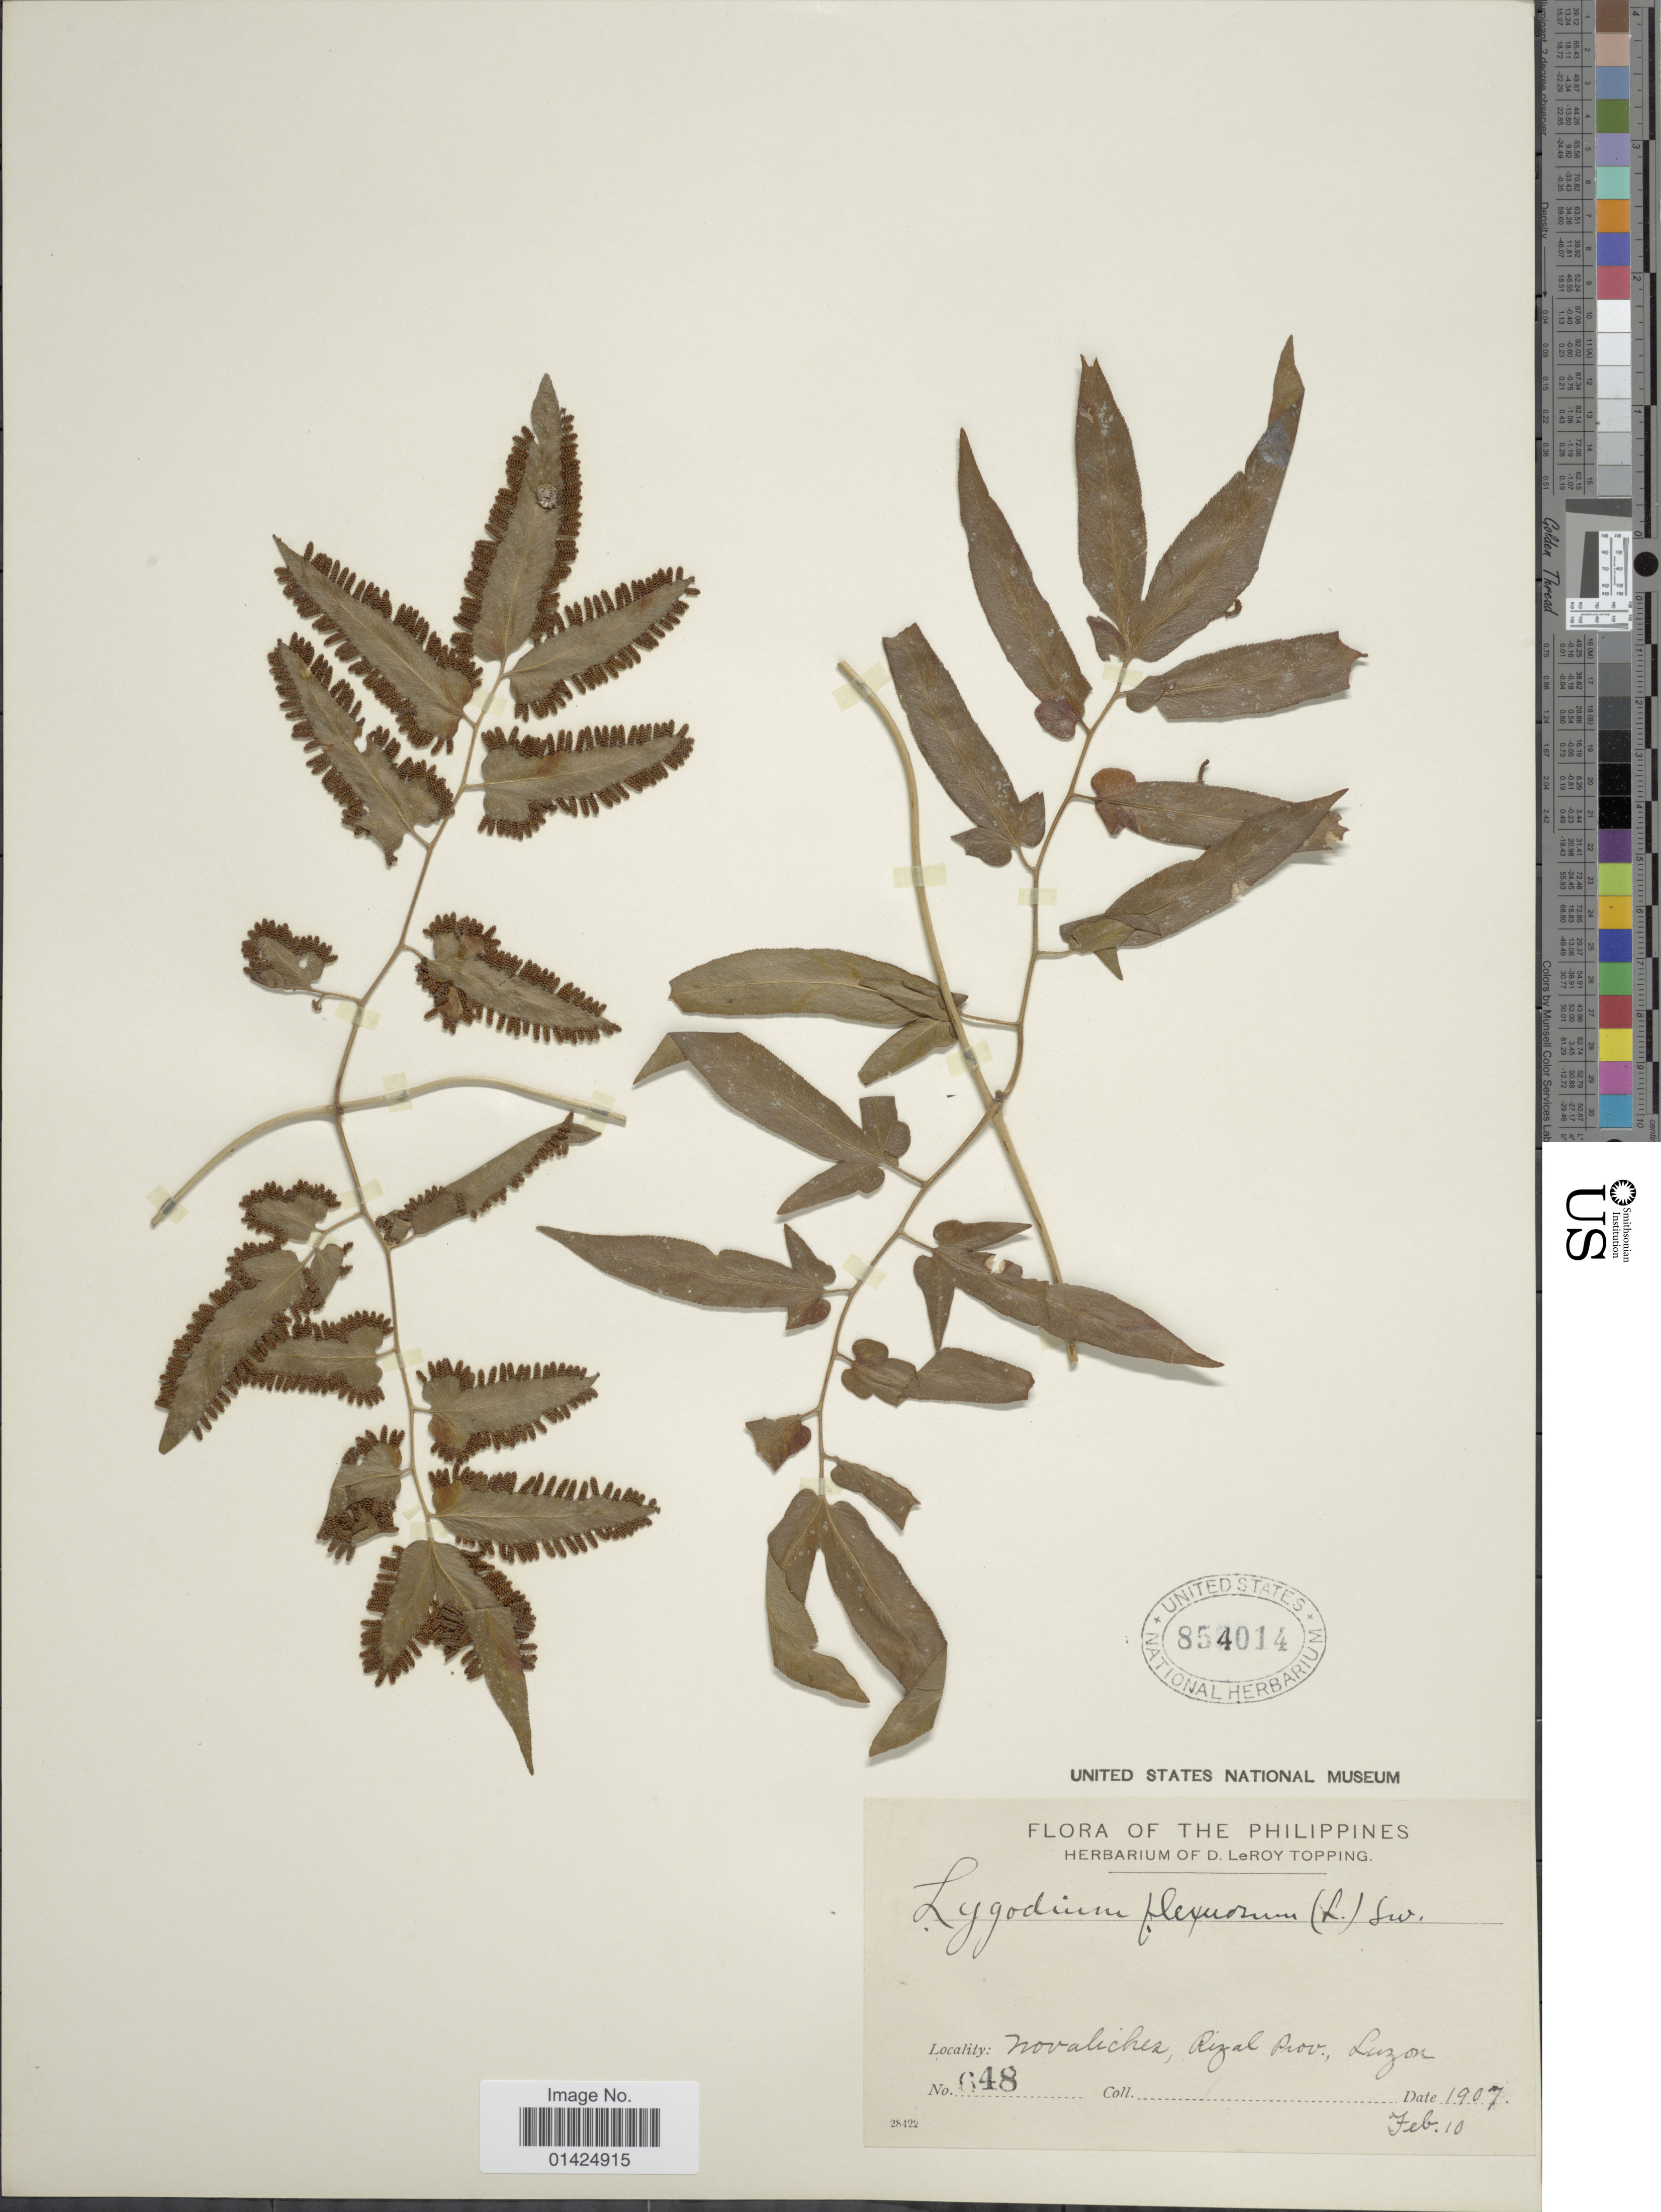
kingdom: Plantae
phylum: Tracheophyta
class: Polypodiopsida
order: Schizaeales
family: Lygodiaceae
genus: Lygodium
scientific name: Lygodium flexuosum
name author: Sw.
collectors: ex herb. D. LeRoy Topping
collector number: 648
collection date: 1907-02-10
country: Philippines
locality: Novaliches, Rizal Prov., Luzon.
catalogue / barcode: US 854014